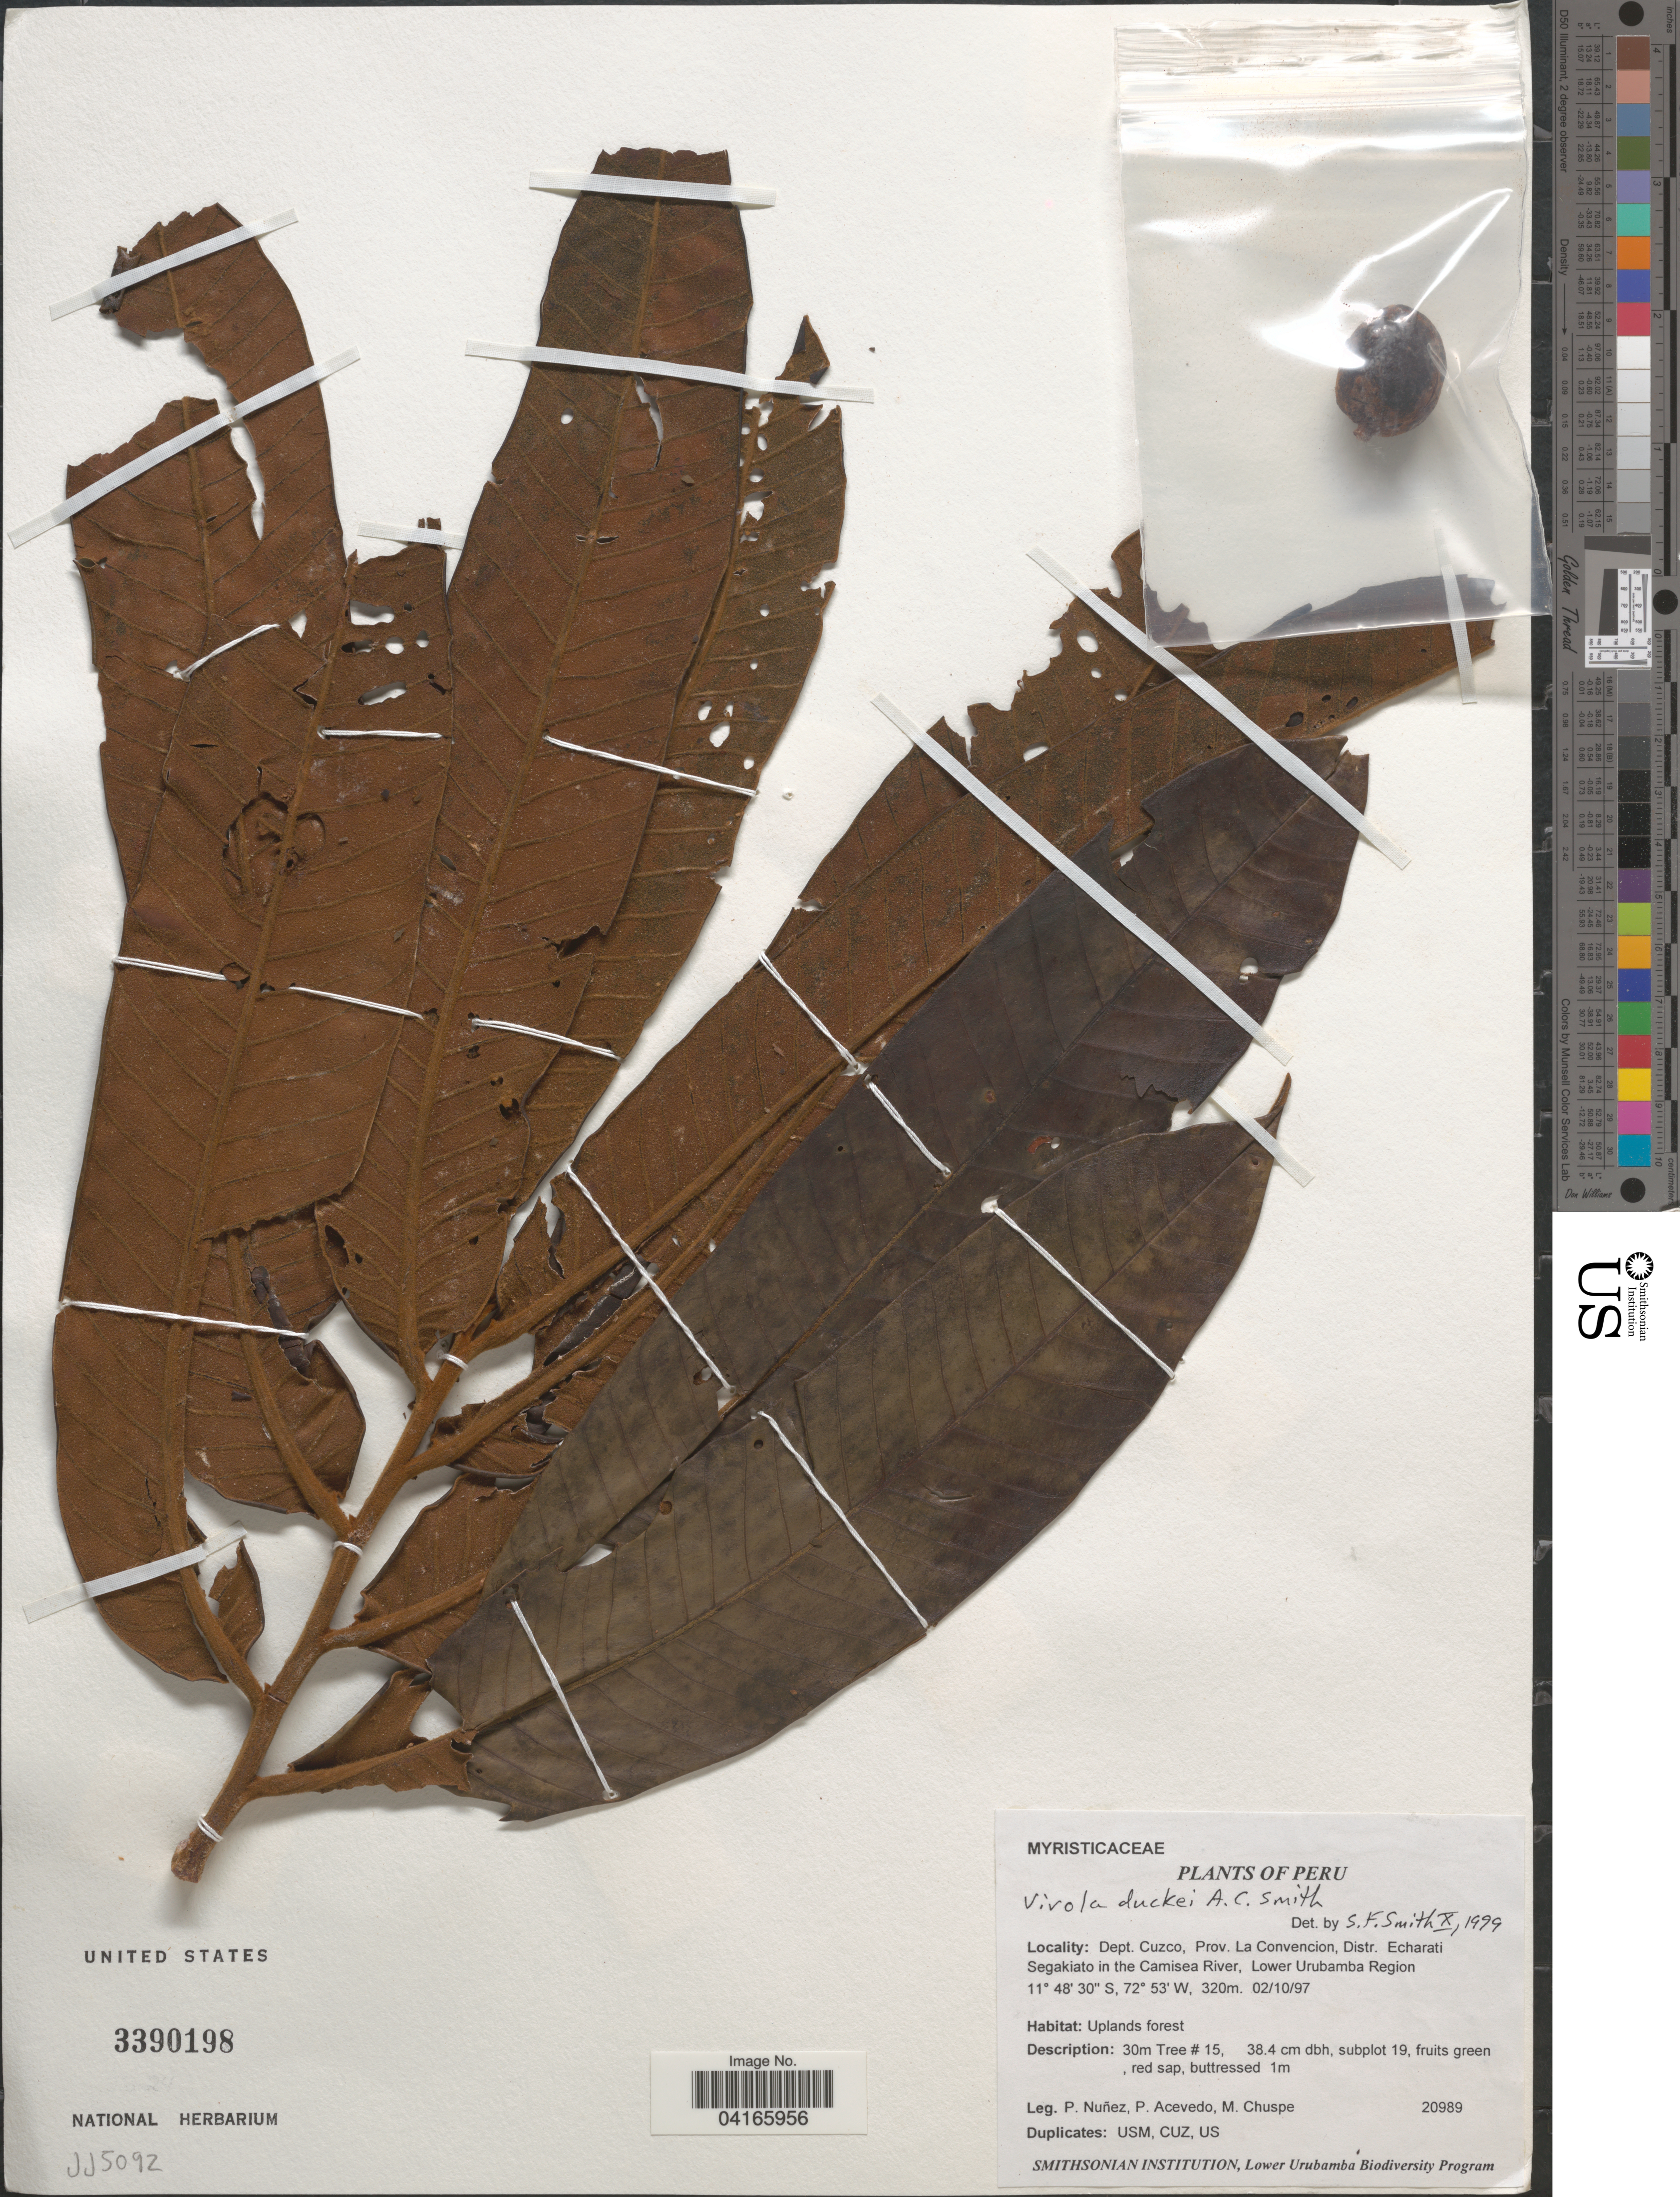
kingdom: Plantae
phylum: Tracheophyta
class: Magnoliopsida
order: Magnoliales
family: Myristicaceae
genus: Virola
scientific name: Virola duckei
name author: A.C. Sm.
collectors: P. Nuñez V., P. Acevedo-Rodr. & M. Chuspe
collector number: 20989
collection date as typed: Transcribed d/m/y: 2/10/97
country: Peru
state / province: Cusco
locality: Dept. Cuzco, Prov. La Convencion, Distr. Echarati Segakiato in the Camisea River, Lower Urubamba Region.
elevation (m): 320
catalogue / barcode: US 3390198